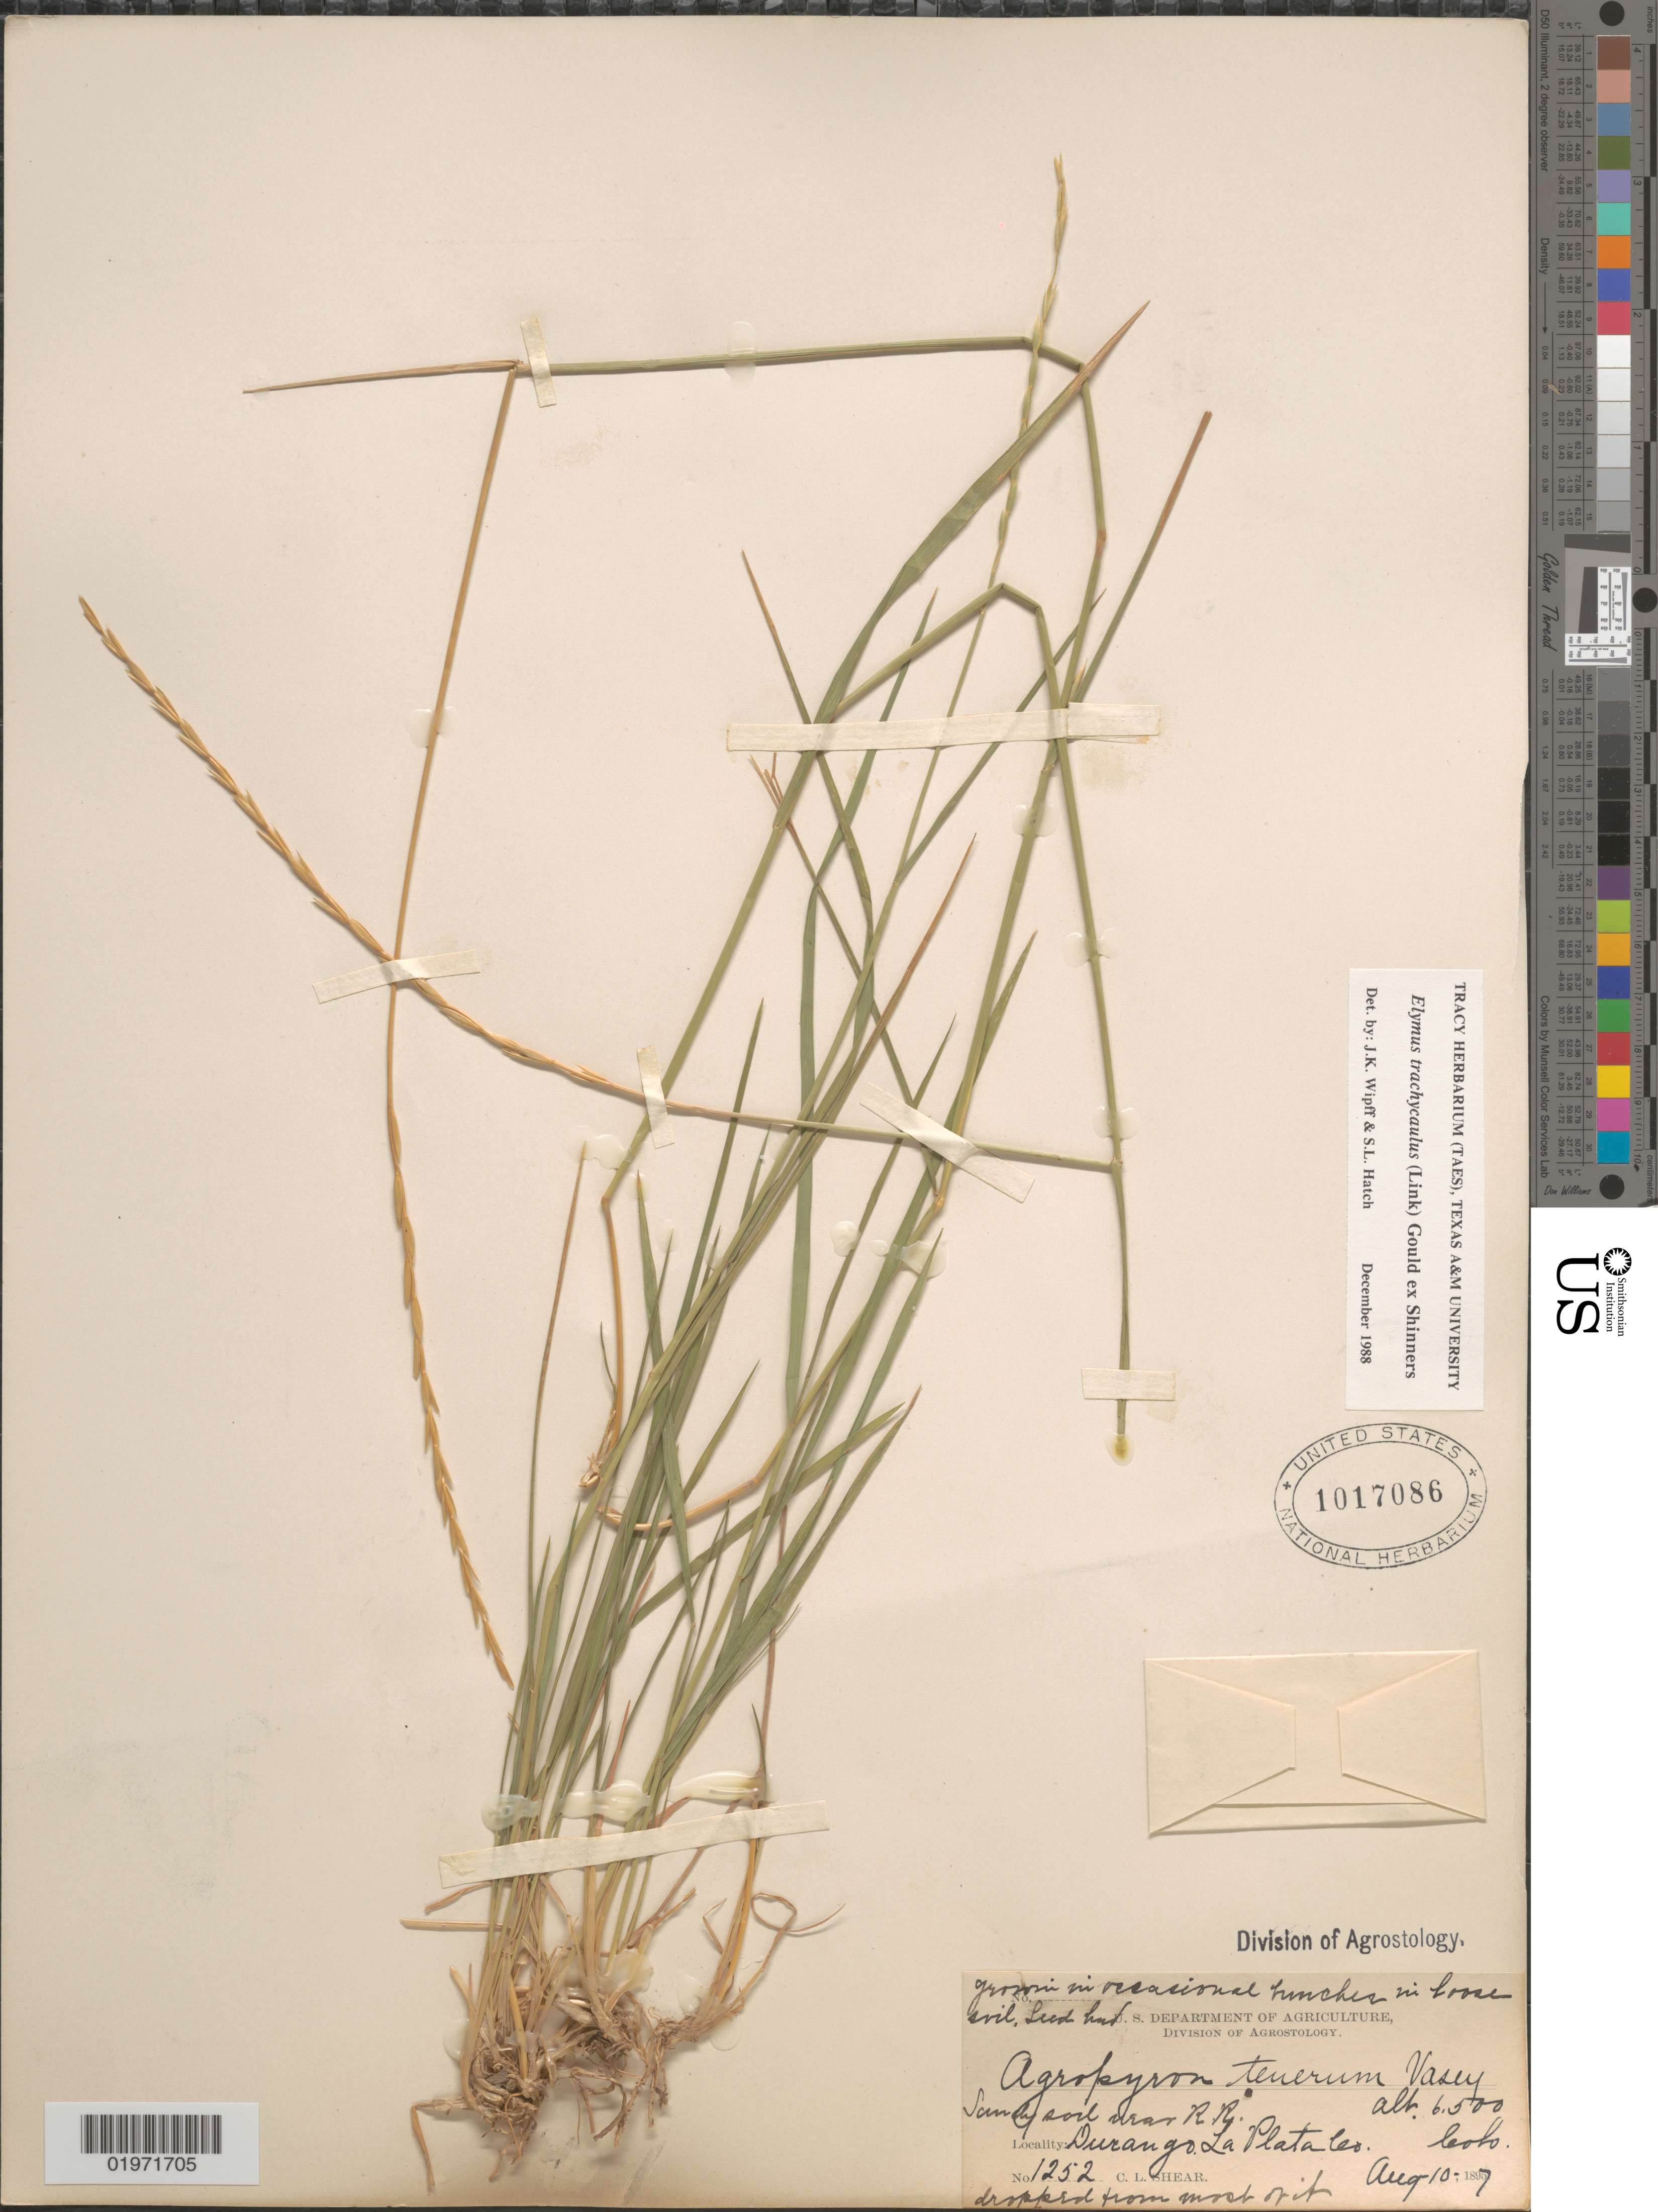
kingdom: Plantae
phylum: Tracheophyta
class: Liliopsida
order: Poales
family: Poaceae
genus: Elymus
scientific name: Elymus trachycaulus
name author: (Link) Gould ex Shinners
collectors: C. L. Shear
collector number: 1252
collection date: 1897-08-10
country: United States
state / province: Colorado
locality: Sandy soil near R. R. Durango, La Plata Co.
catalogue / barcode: US 1017086